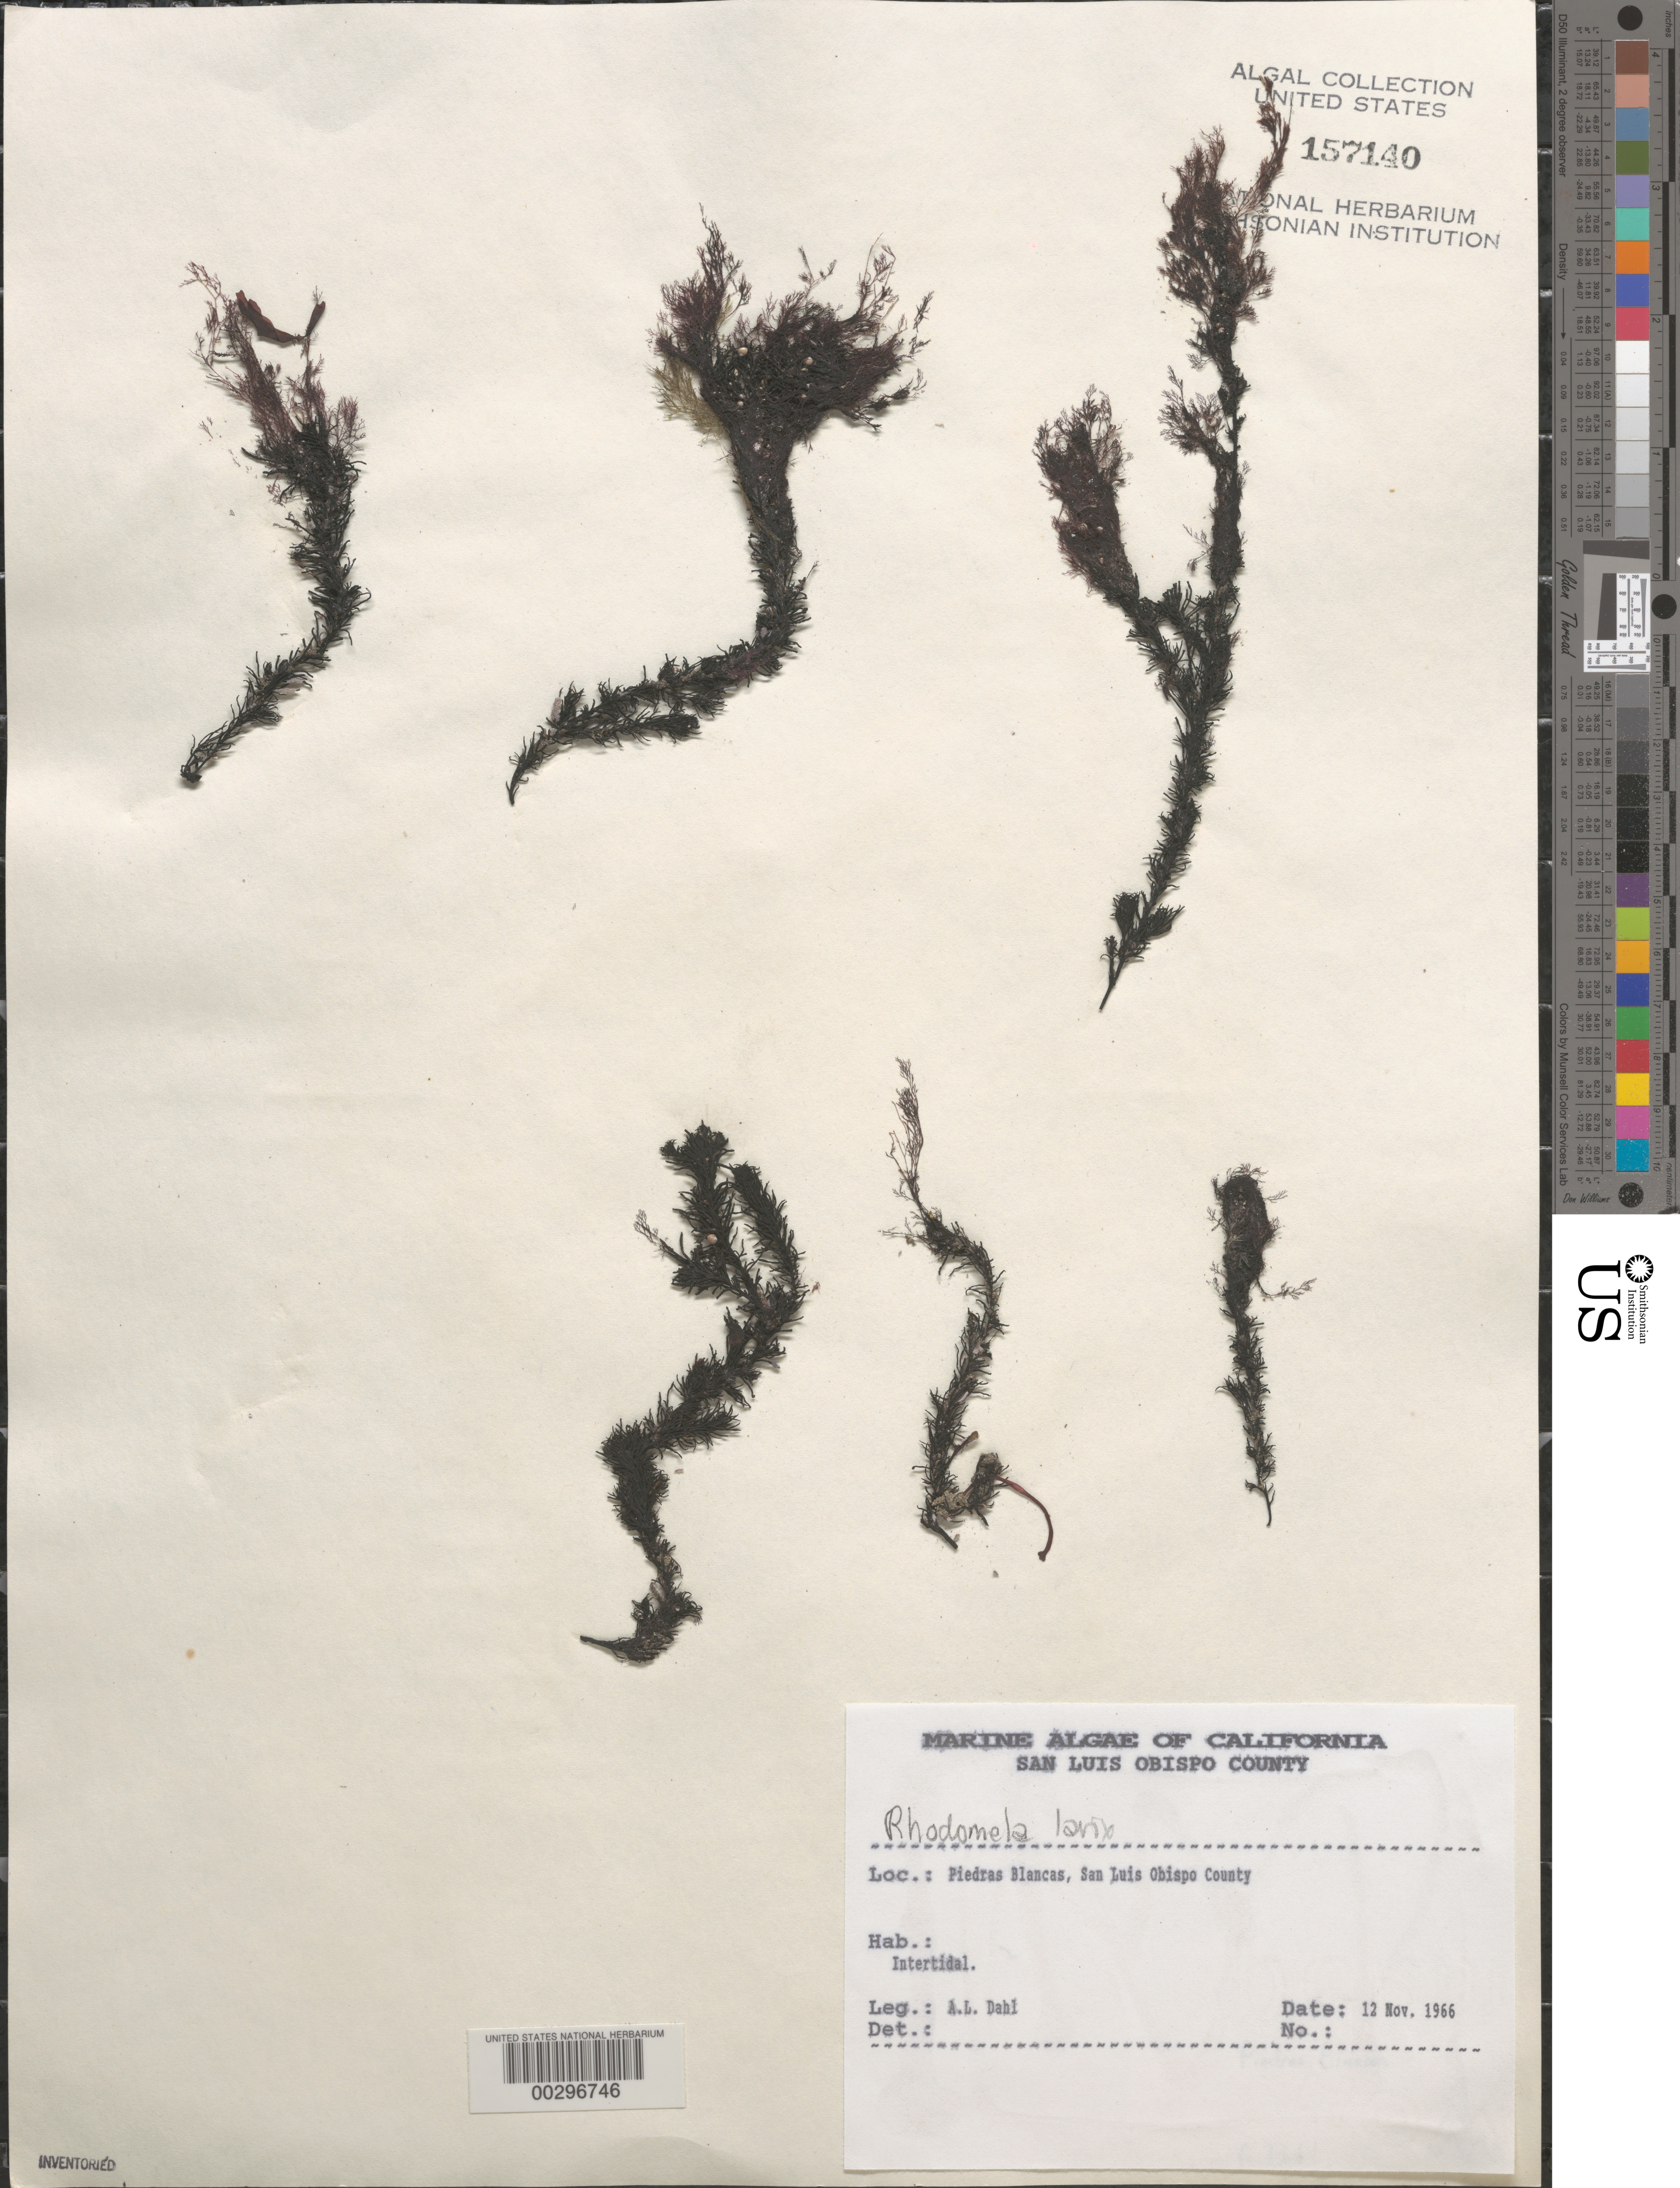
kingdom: Plantae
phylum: Rhodophyta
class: Florideophyceae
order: Ceramiales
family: Rhodomelaceae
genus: Neorhodomela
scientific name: Neorhodomela larix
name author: (Turner) Masuda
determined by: Algae name updating Project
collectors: A. Dahl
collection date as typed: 12 Nov 1966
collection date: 1966-11-12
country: United States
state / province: California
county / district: San Luis Obispo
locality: Piedras Blancas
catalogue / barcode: US 157140